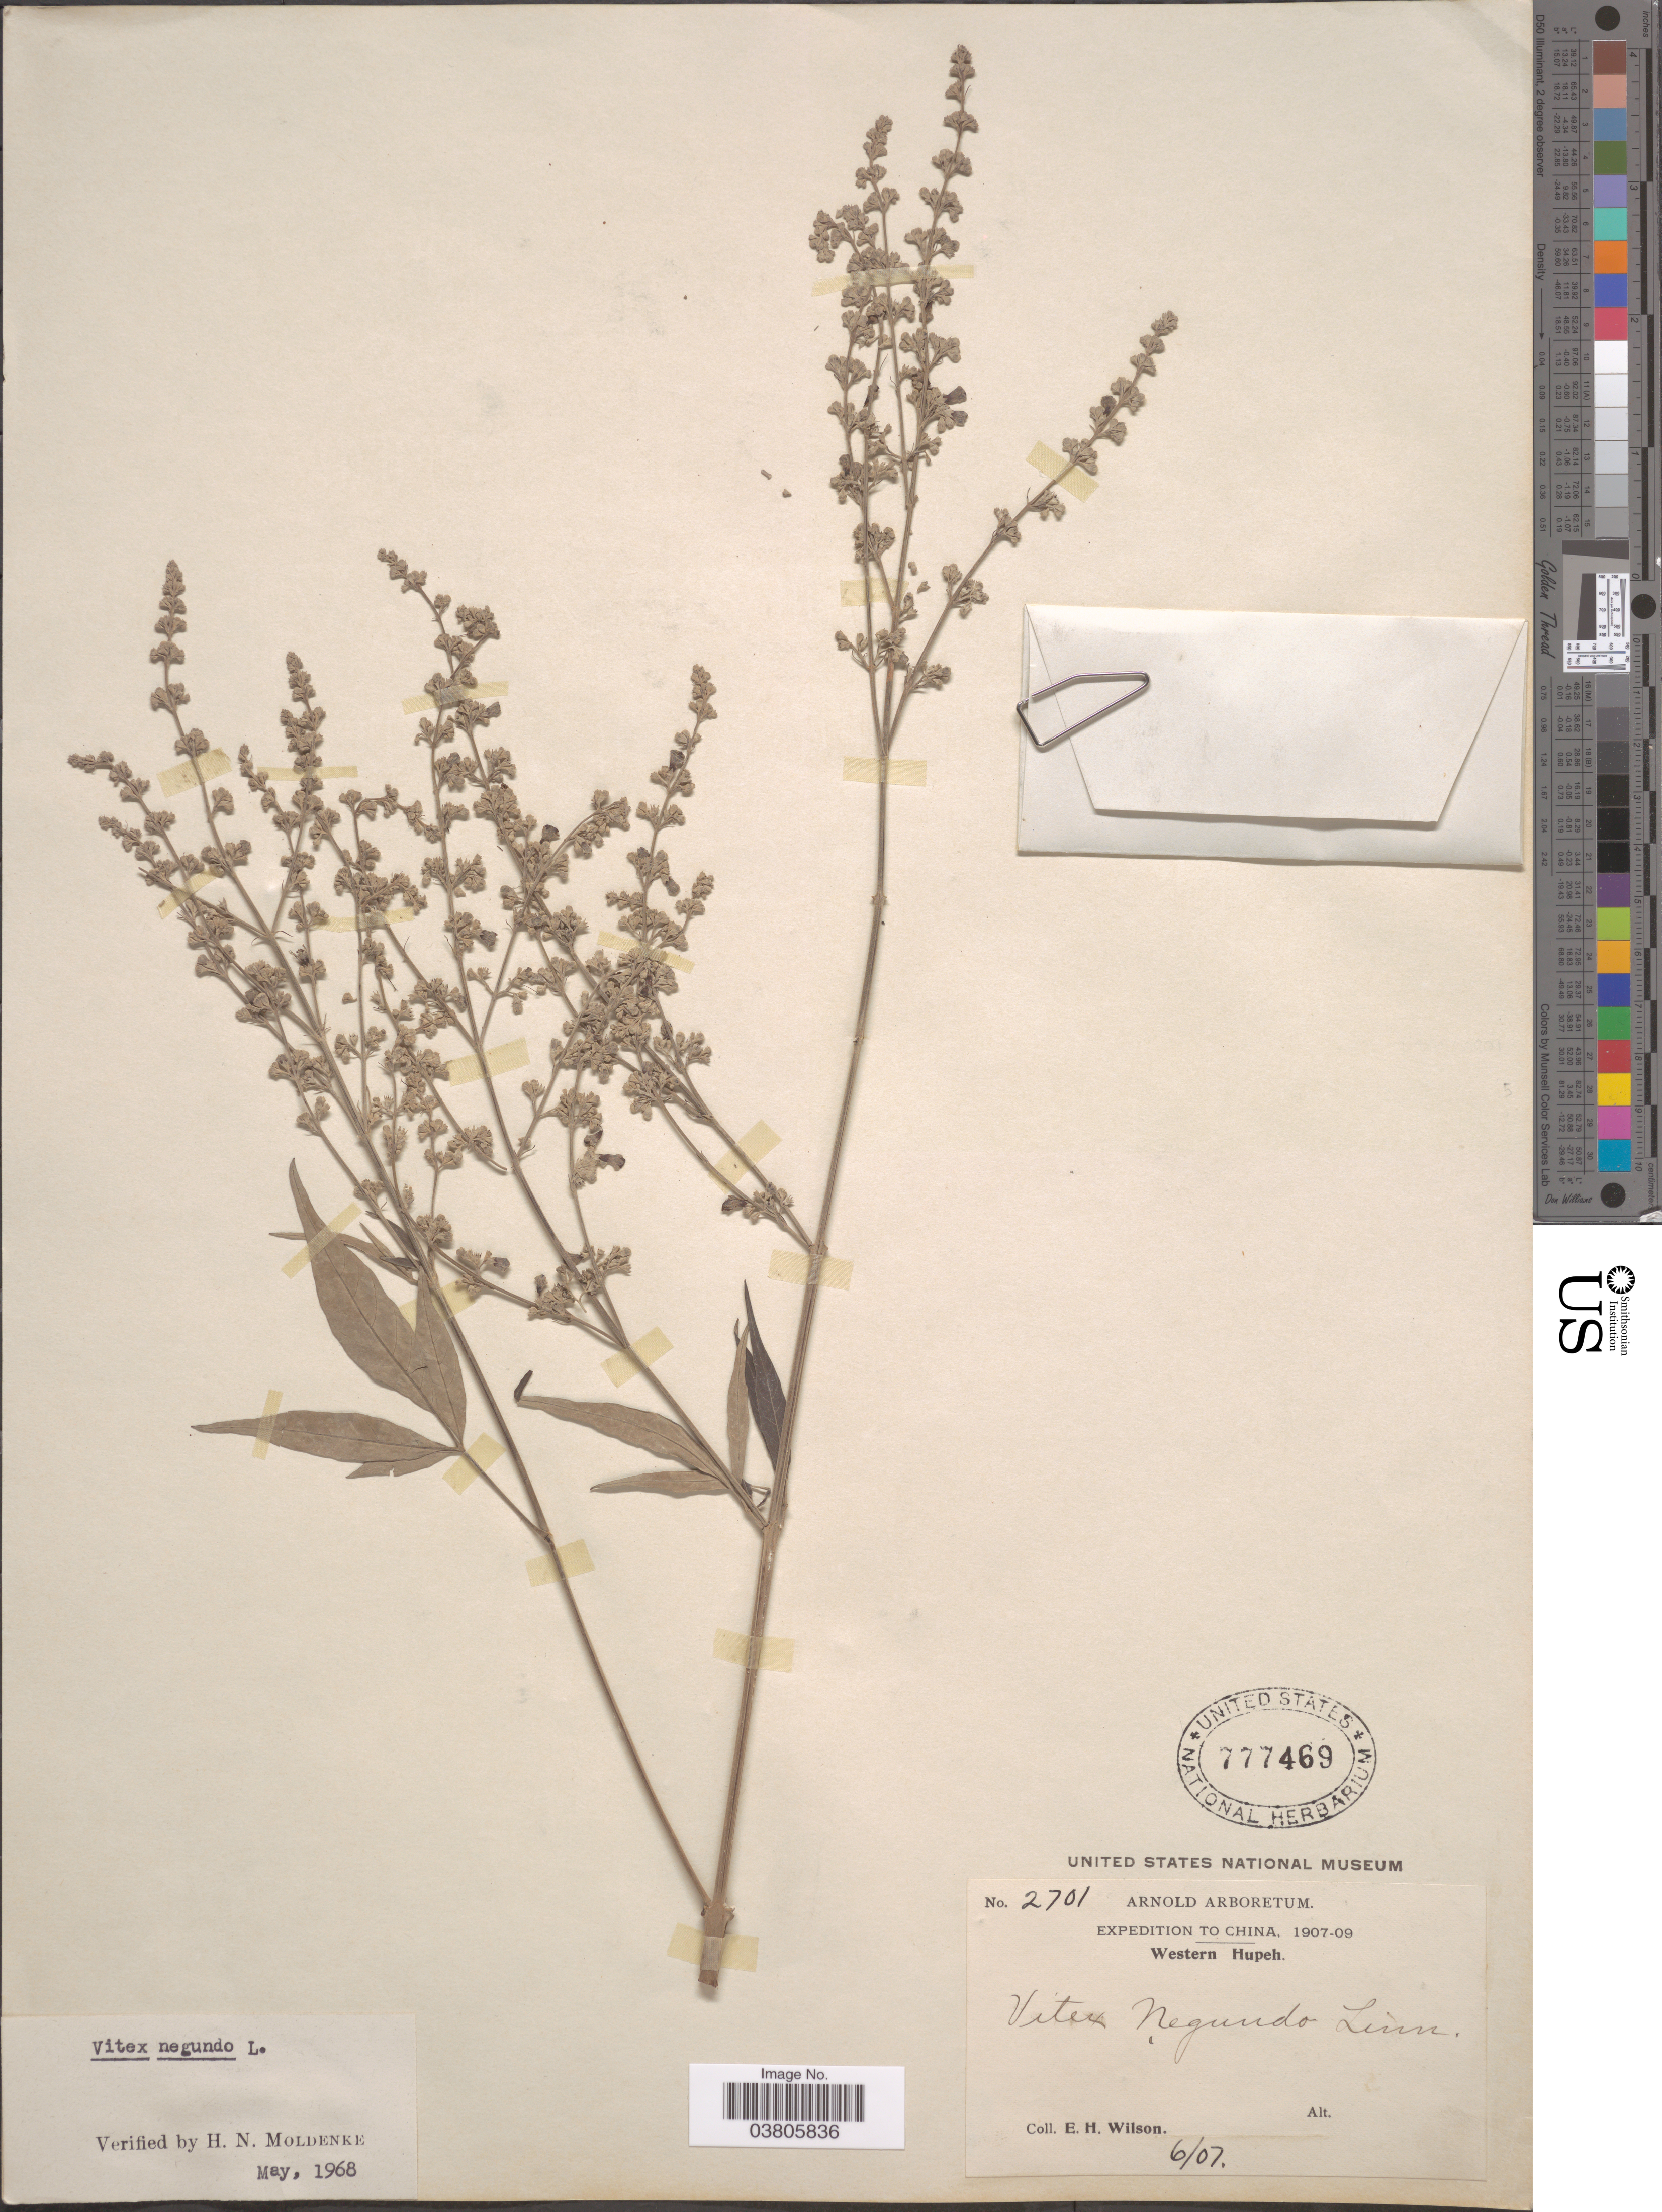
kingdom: Plantae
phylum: Tracheophyta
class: Magnoliopsida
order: Lamiales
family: Lamiaceae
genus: Vitex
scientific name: Vitex negundo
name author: L.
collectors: E. Wilson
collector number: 2701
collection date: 1907-06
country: China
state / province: Hubei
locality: Western Hupeh.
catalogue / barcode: US 777469